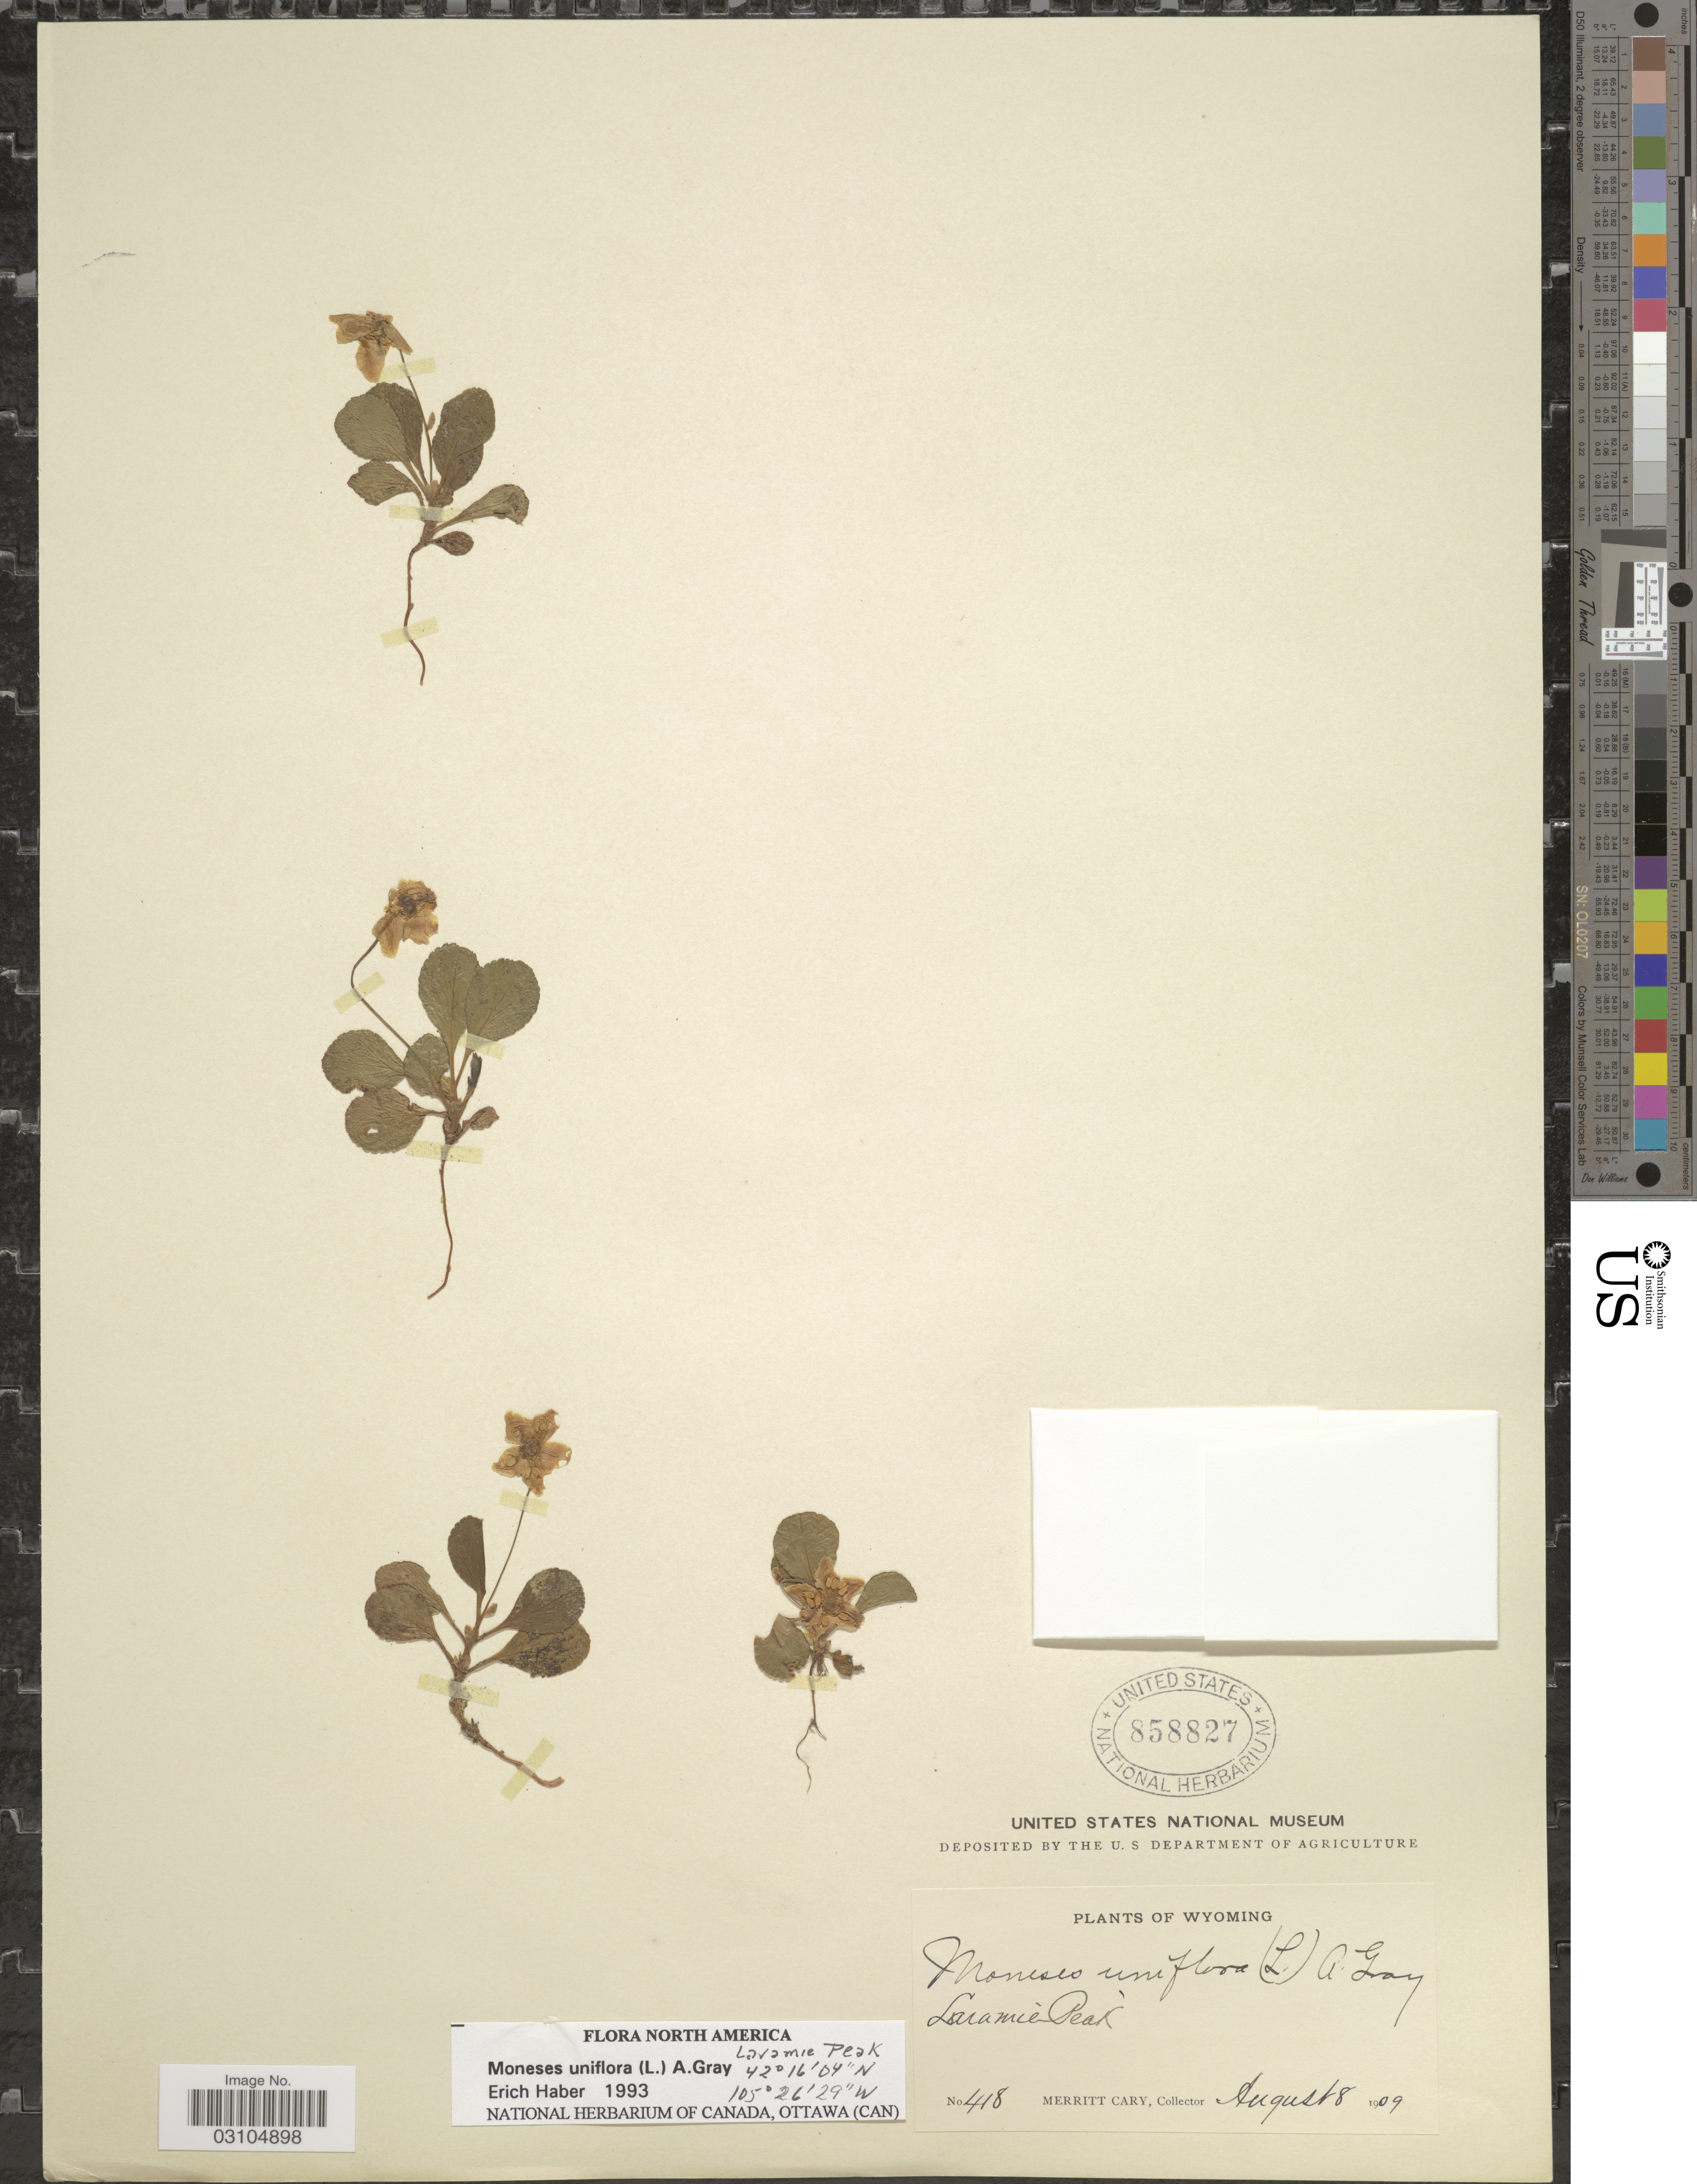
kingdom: Plantae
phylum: Tracheophyta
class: Magnoliopsida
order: Ericales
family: Ericaceae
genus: Moneses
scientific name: Moneses uniflora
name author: (L.) A. Gray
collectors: M. Cary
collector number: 418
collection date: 1909-08-08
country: United States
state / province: Wyoming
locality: Laramie Peak.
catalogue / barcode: US 858827